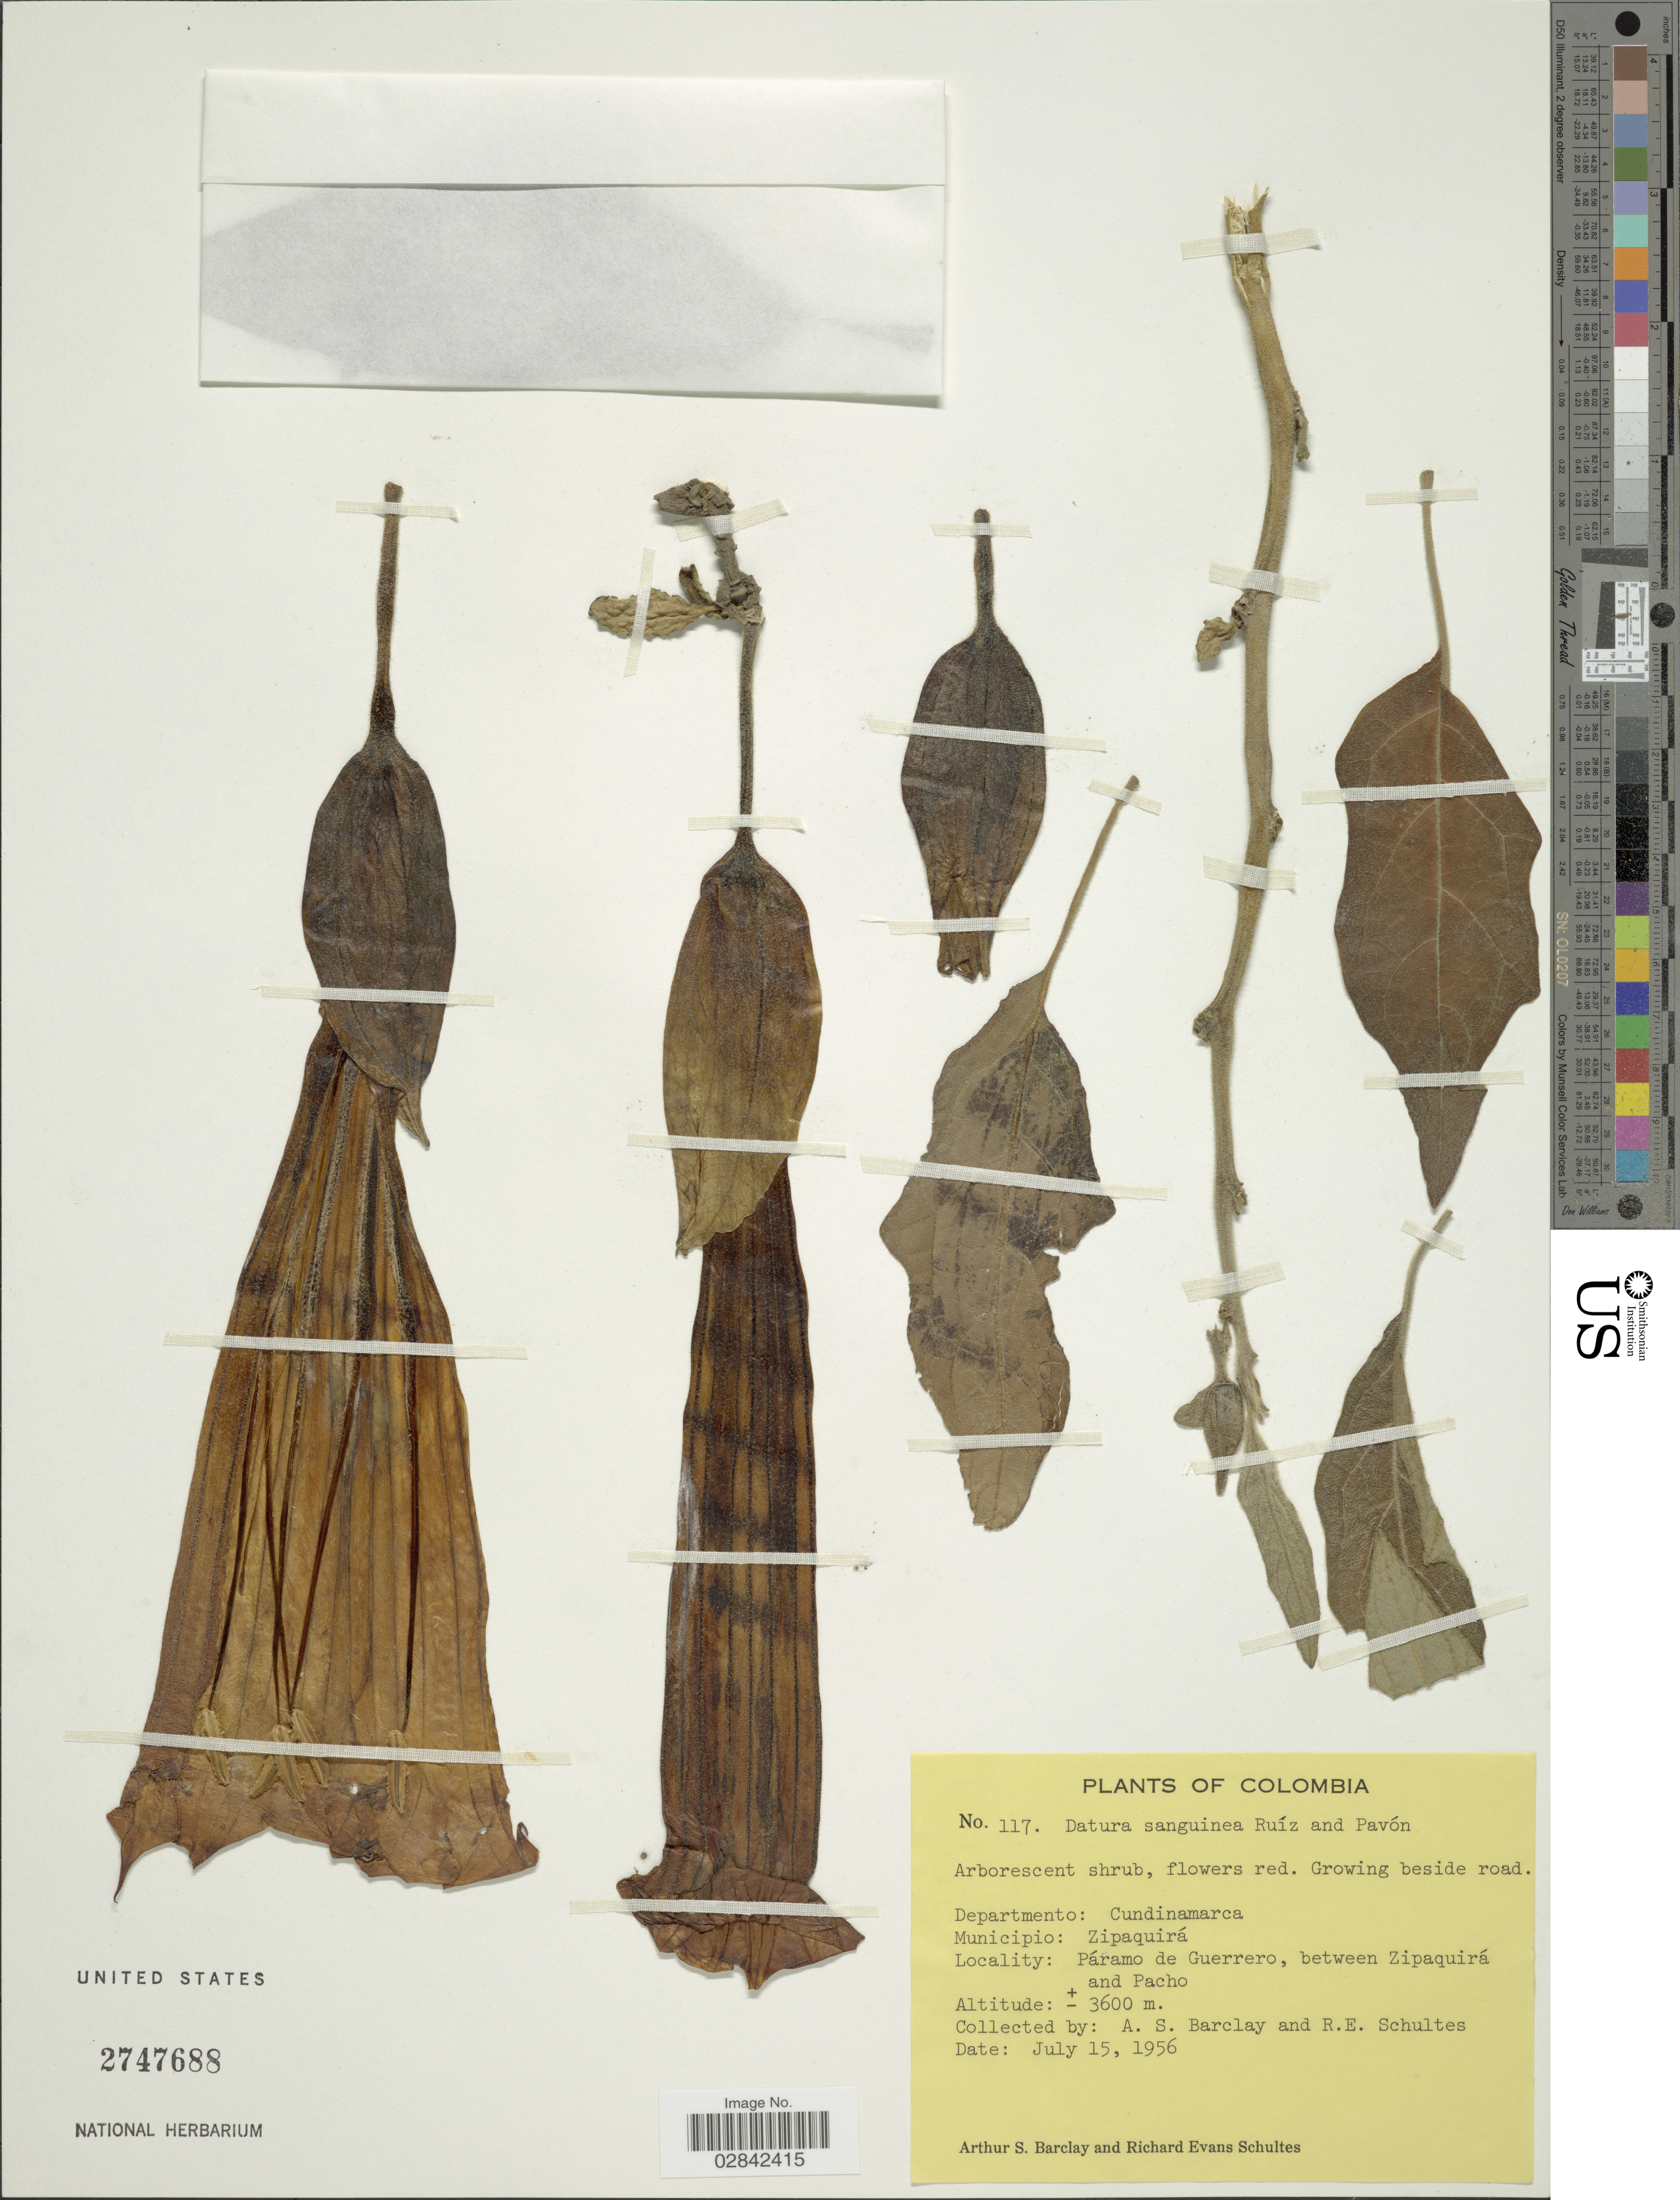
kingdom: Plantae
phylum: Tracheophyta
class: Magnoliopsida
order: Solanales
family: Solanaceae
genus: Brugmansia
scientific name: Brugmansia sanguinea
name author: (Ruiz & Pav.) D. Don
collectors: A. S. Barclay & R. E. Schultes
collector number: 117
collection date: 1956-07-15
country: Colombia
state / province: Cundinamarca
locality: Departmento: Cundinamarca, Municipio: Zipaquirá, Páramo de Guerrero, between Zipaquirá and Pacho.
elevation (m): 3600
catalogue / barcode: US 2747688